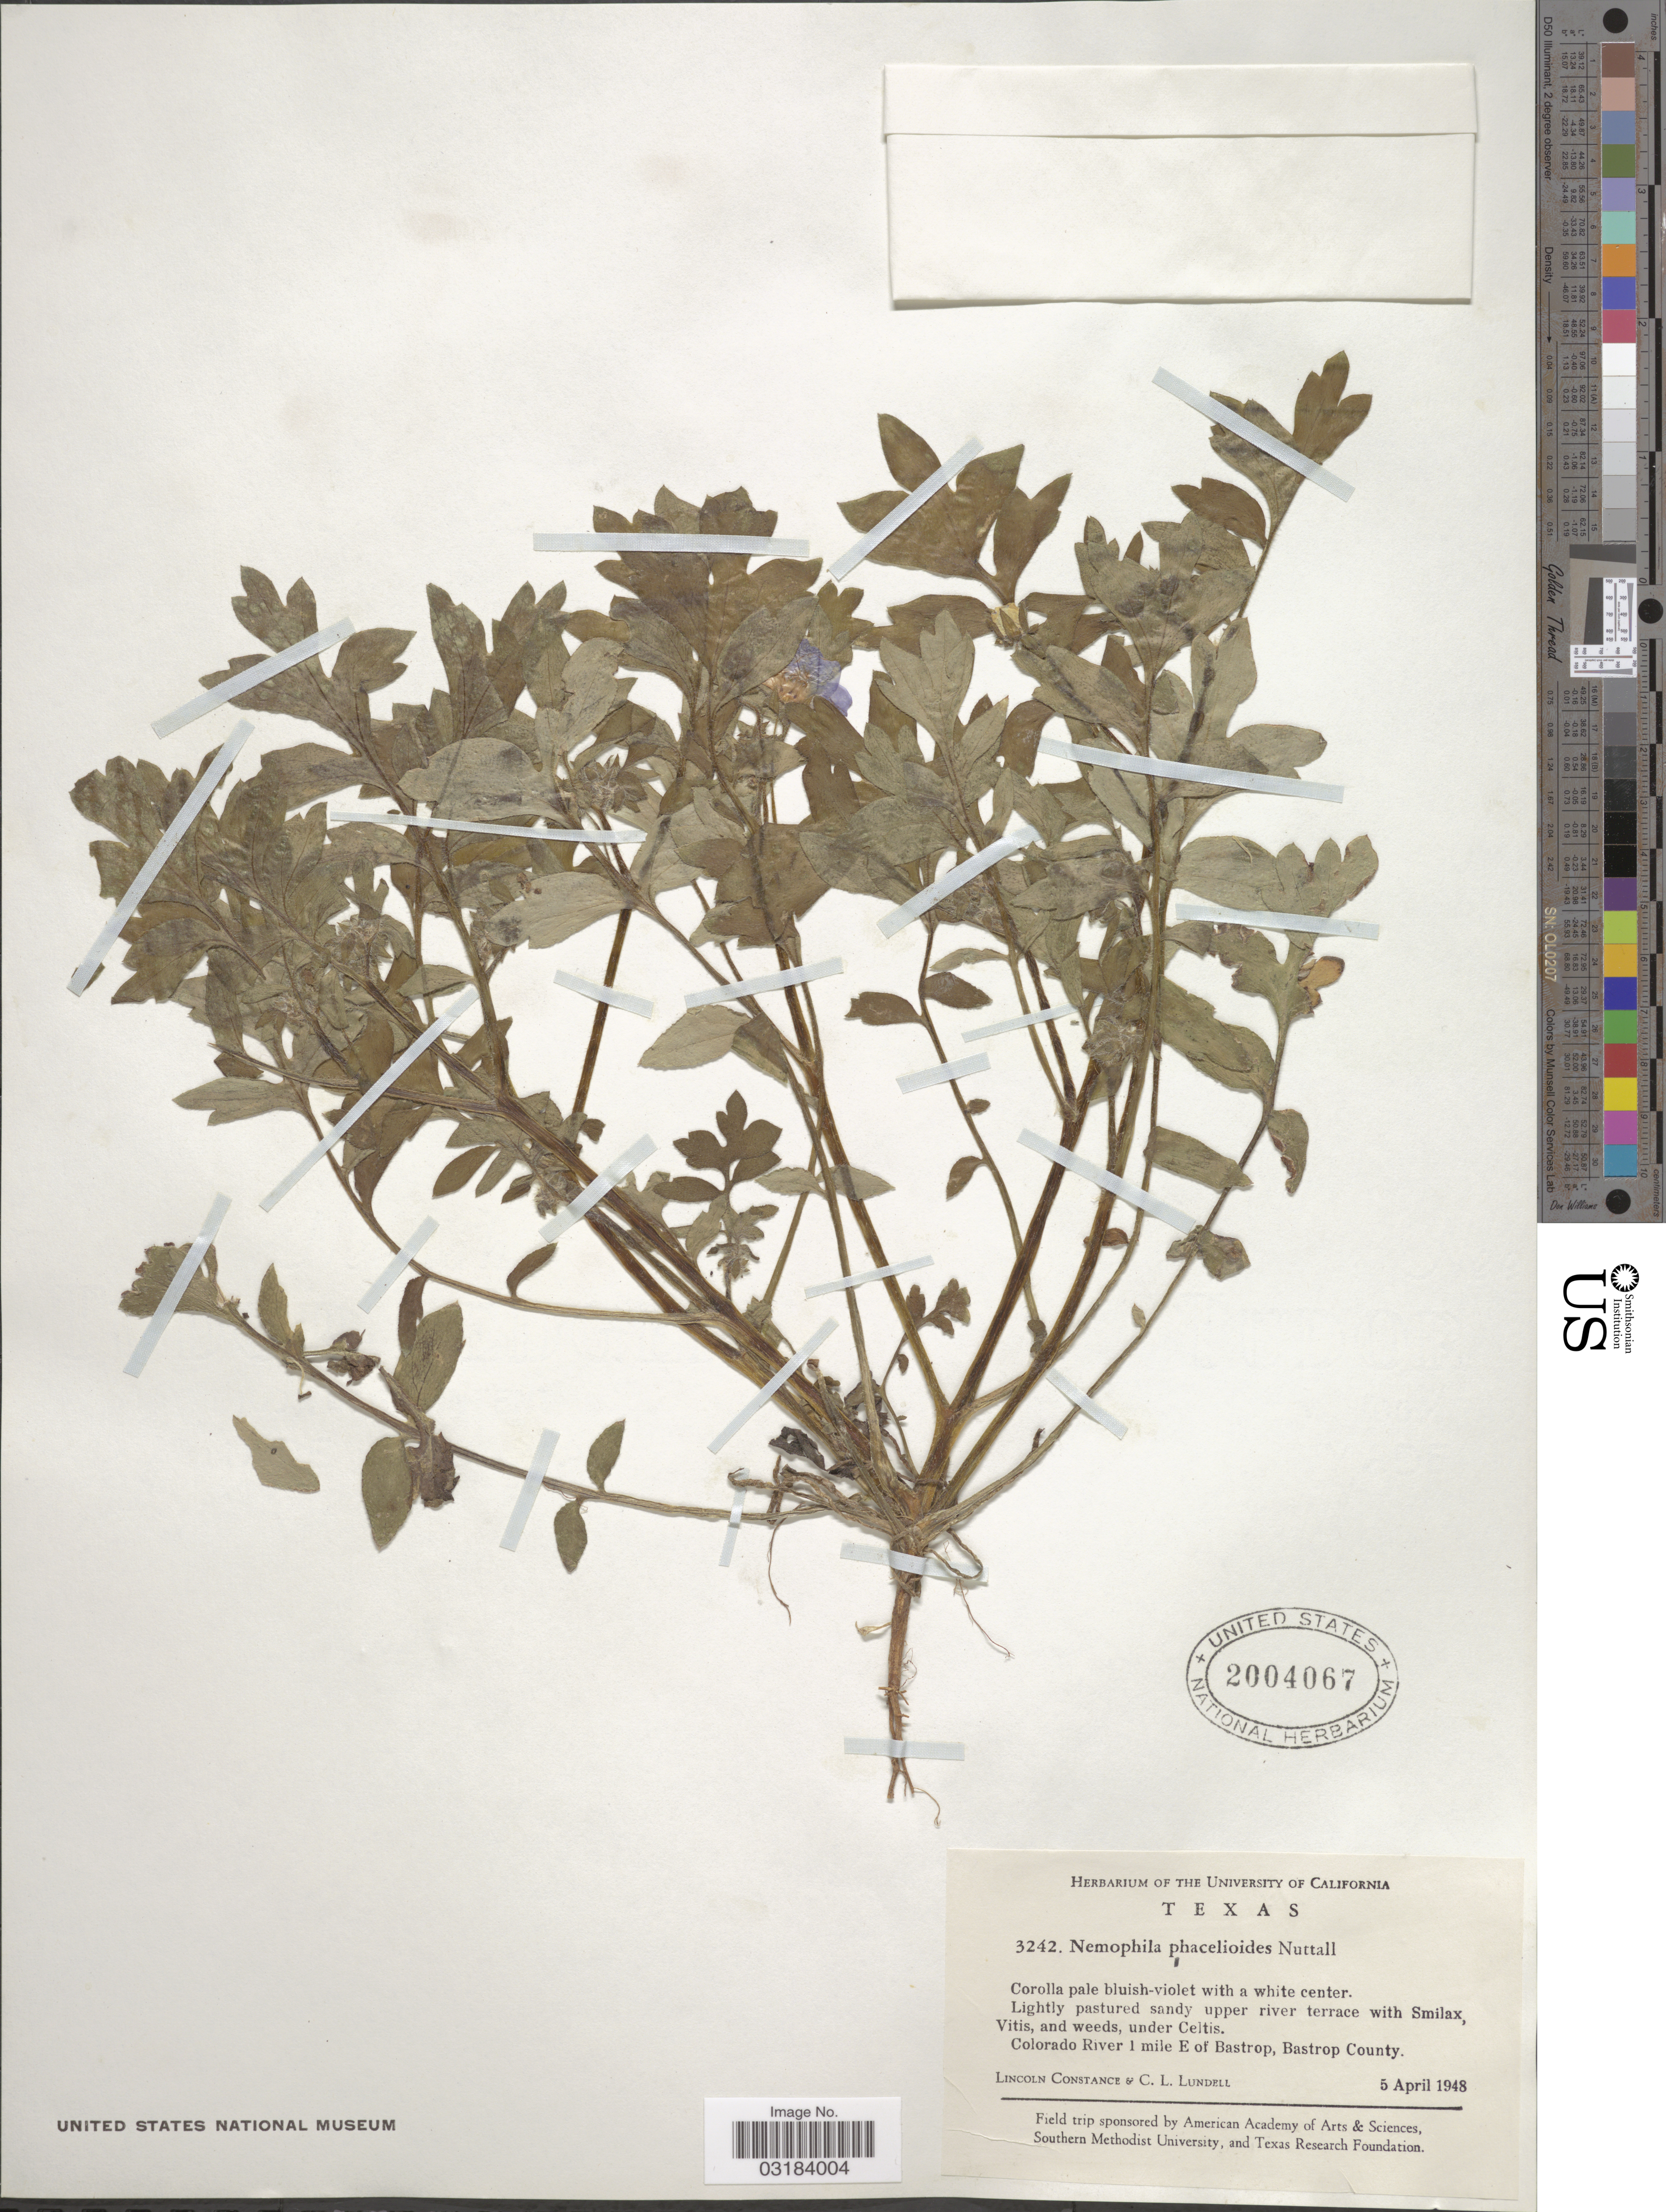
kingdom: Plantae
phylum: Tracheophyta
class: Magnoliopsida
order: Boraginales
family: Hydrophyllaceae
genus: Nemophila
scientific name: Nemophila phacelioides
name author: W.P.C. Barton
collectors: L. Constance & C. L. Lundell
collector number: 3242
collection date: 1948-04-05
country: United States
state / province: Texas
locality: Colorado River 1 mile E of Bastrop, Bastrop County.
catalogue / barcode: US 2004067